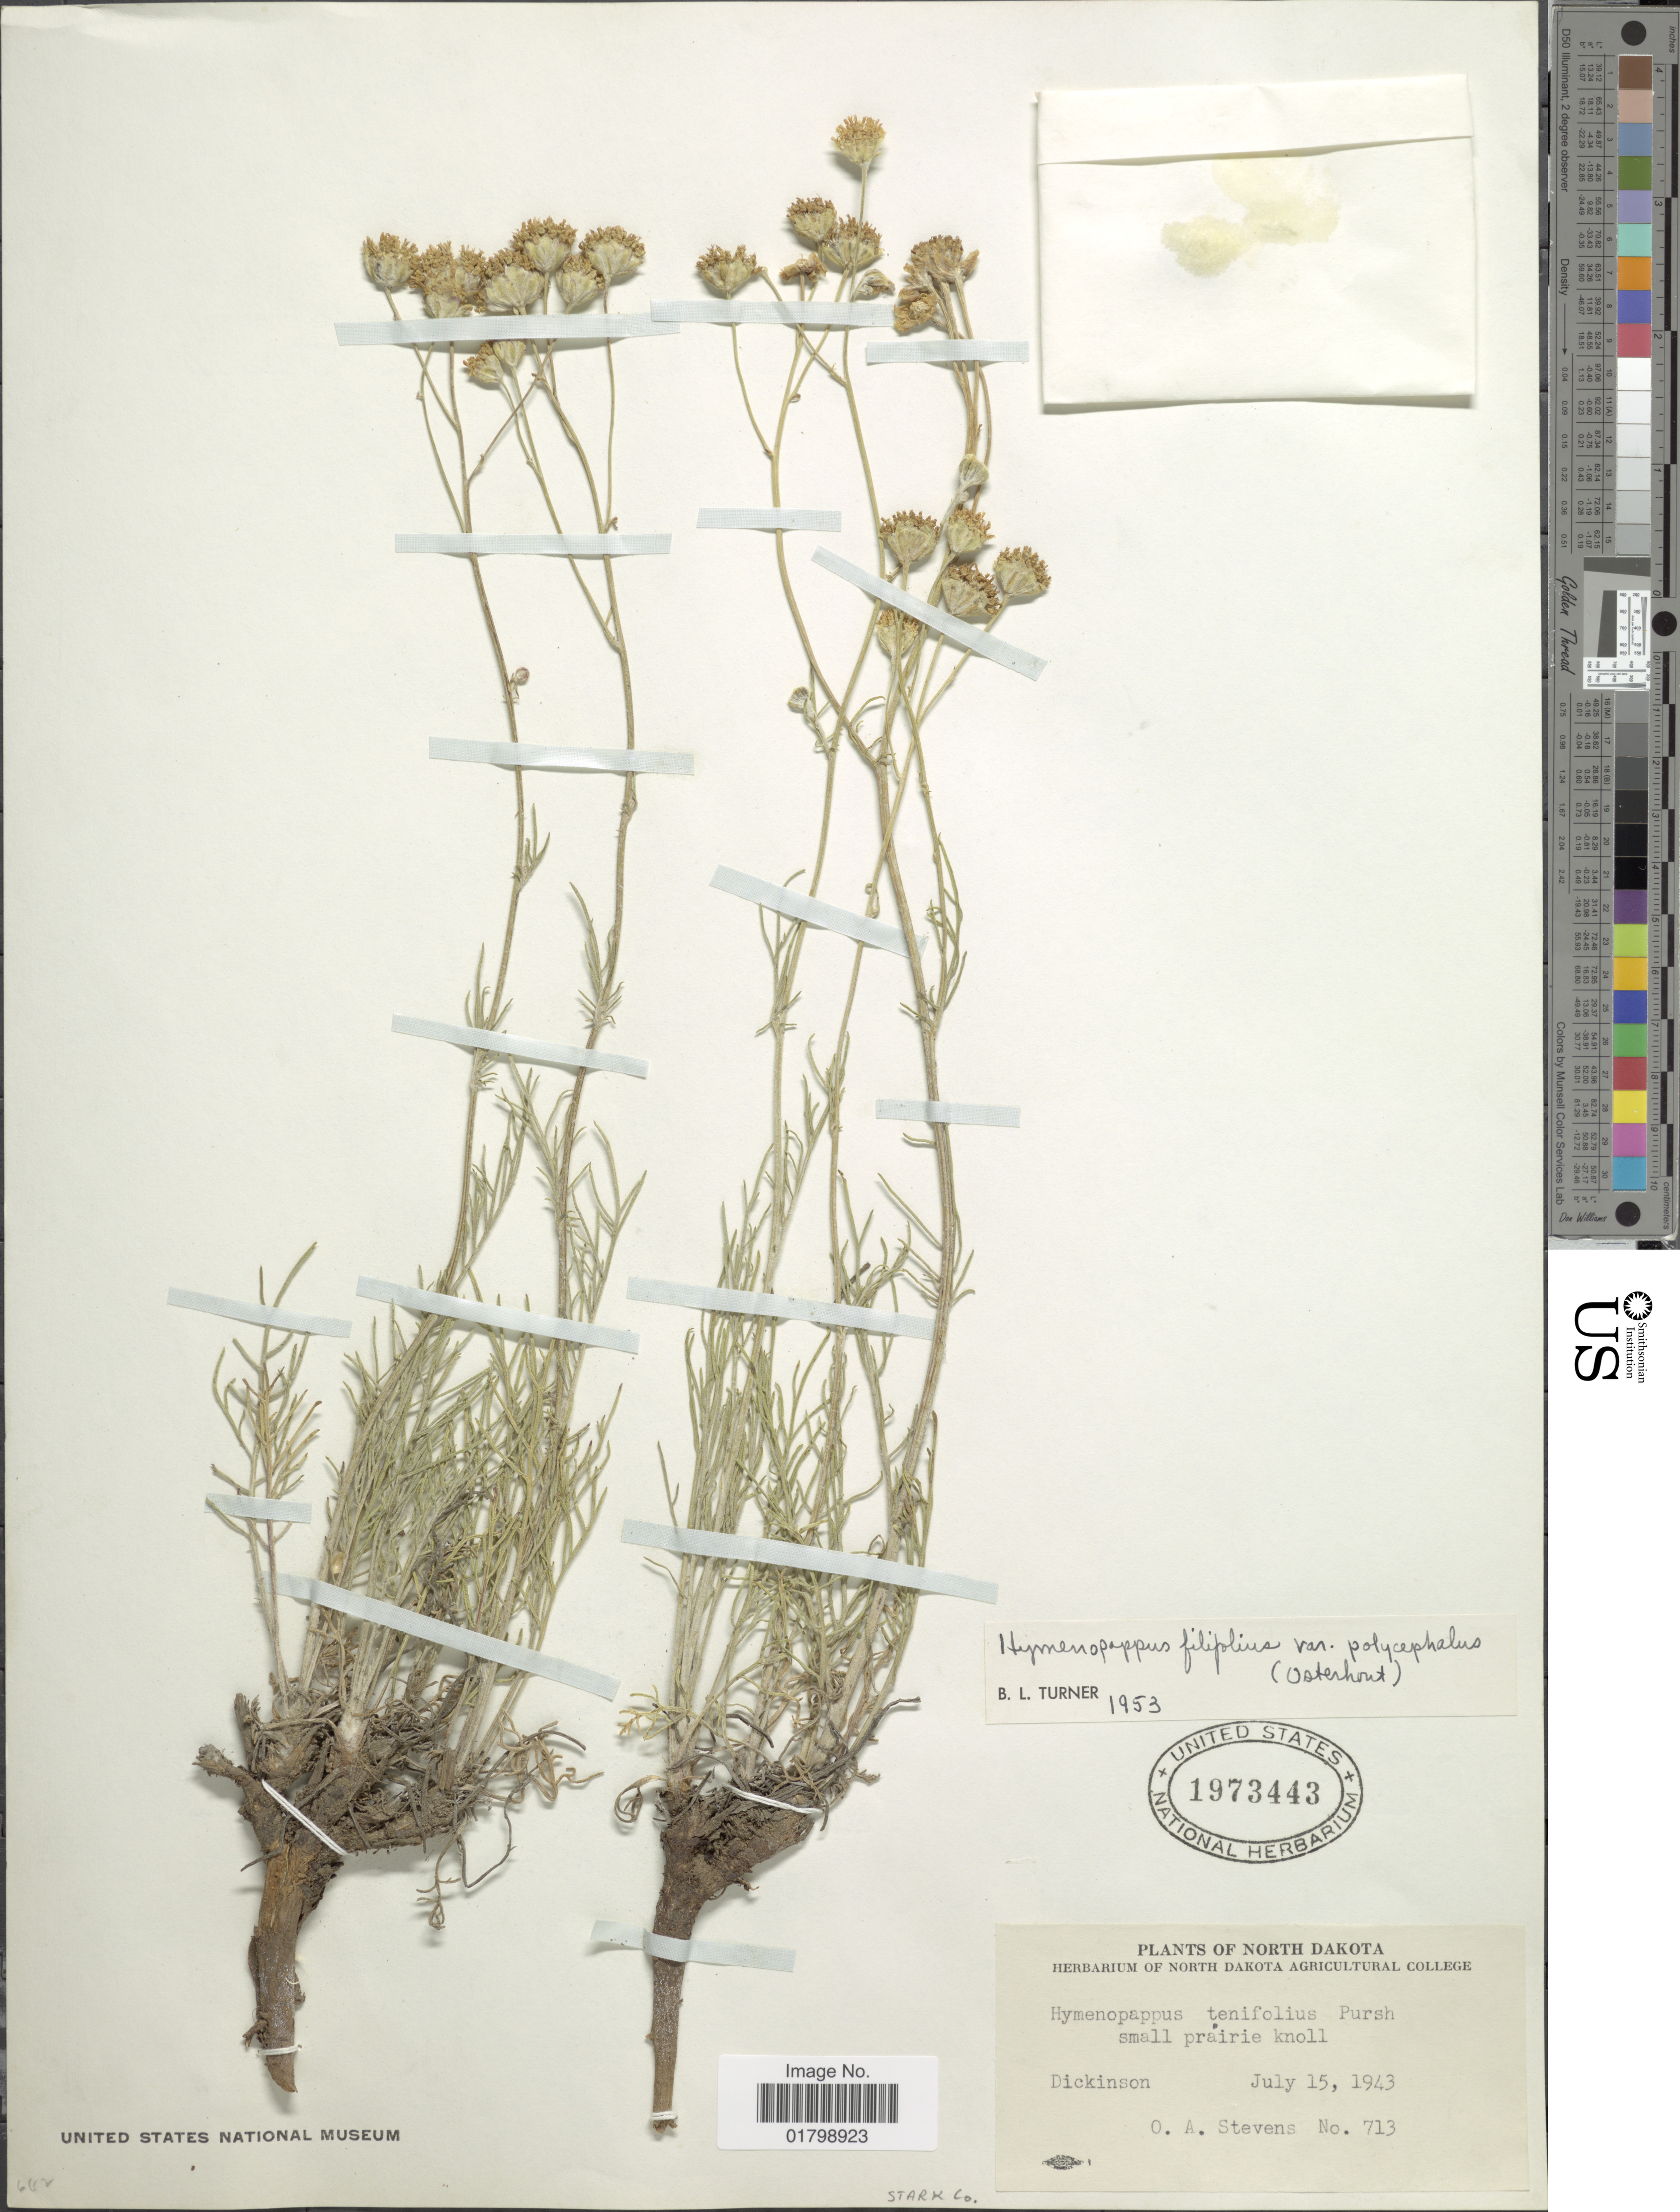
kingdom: Plantae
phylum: Tracheophyta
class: Magnoliopsida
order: Asterales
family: Asteraceae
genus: Hymenopappus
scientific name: Hymenopappus filifolius var. polycephalus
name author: (Osterh.) B.L. Turner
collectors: O. A. Stevens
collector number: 713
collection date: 1943-07-15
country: United States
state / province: North Dakota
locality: Dickinson, Stark Co.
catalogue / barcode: US 1973443